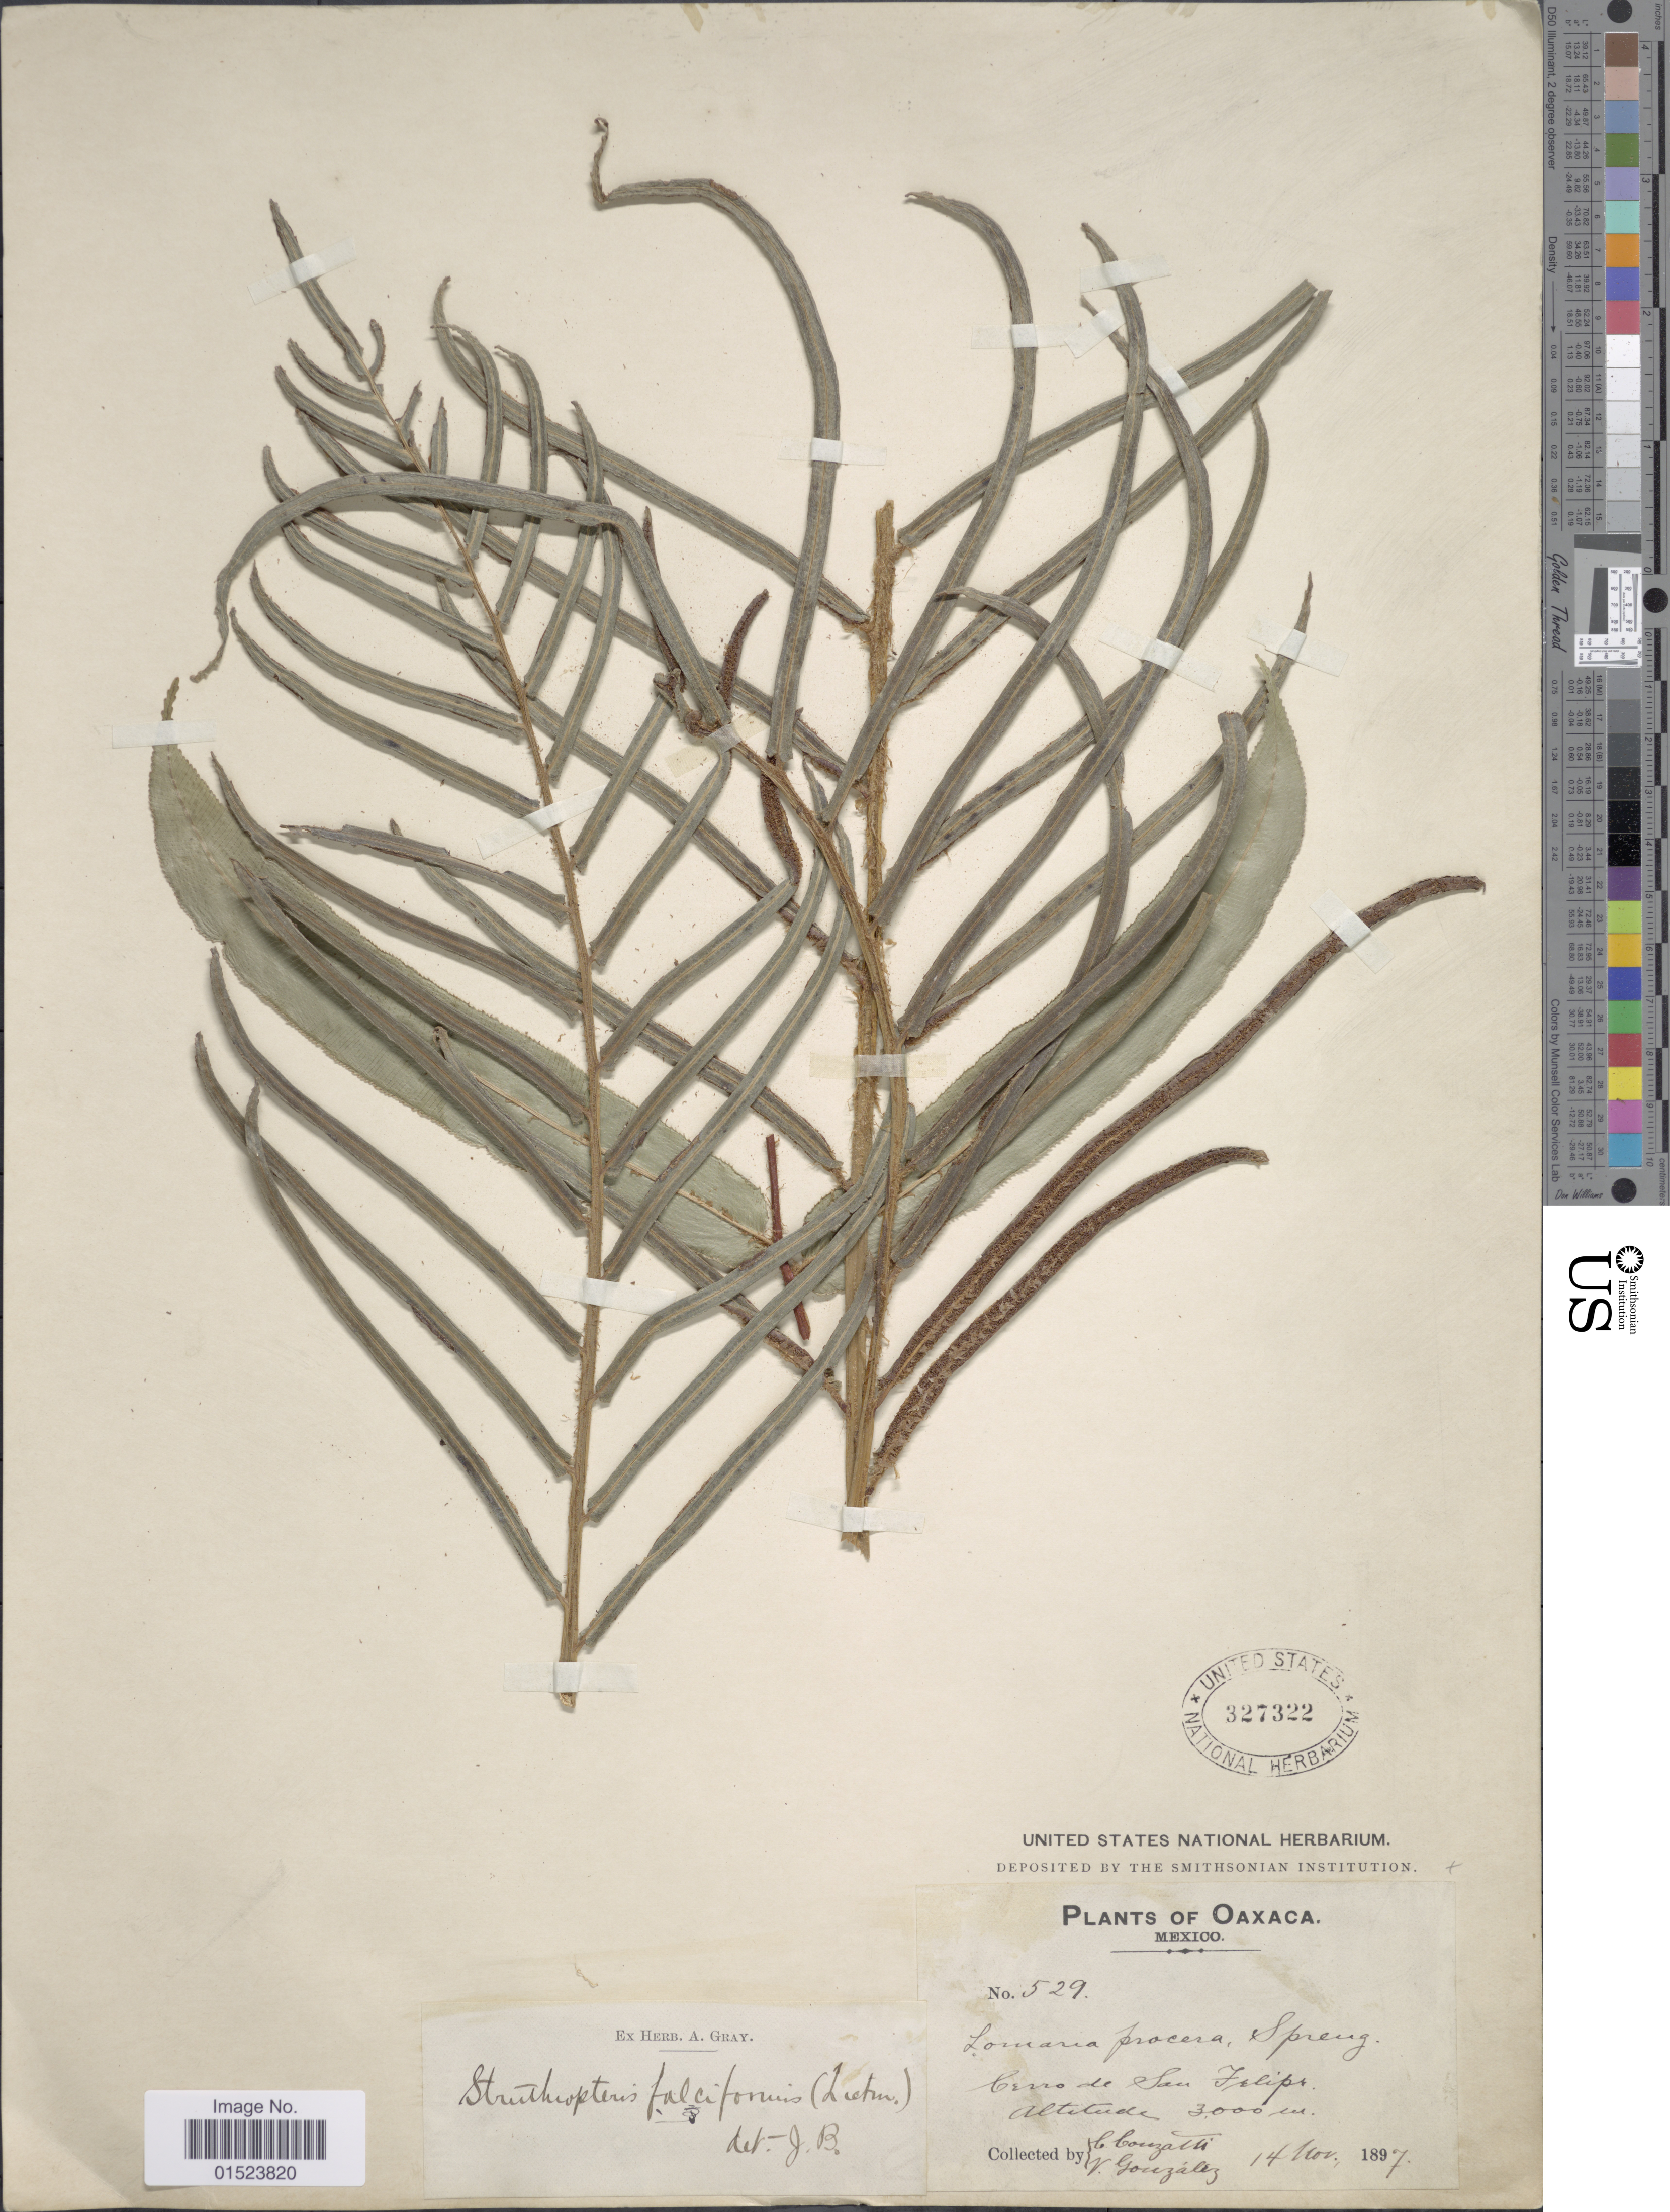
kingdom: Plantae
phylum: Tracheophyta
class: Polypodiopsida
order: Polypodiales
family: Blechnaceae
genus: Blechnum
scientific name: Blechnum falciforme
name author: (Liebm.) C. Chr.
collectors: C. Couzatti & V. González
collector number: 529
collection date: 1897-11-14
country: Mexico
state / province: Oaxaca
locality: Cerro de San Felipe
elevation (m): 3000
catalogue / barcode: US 327322